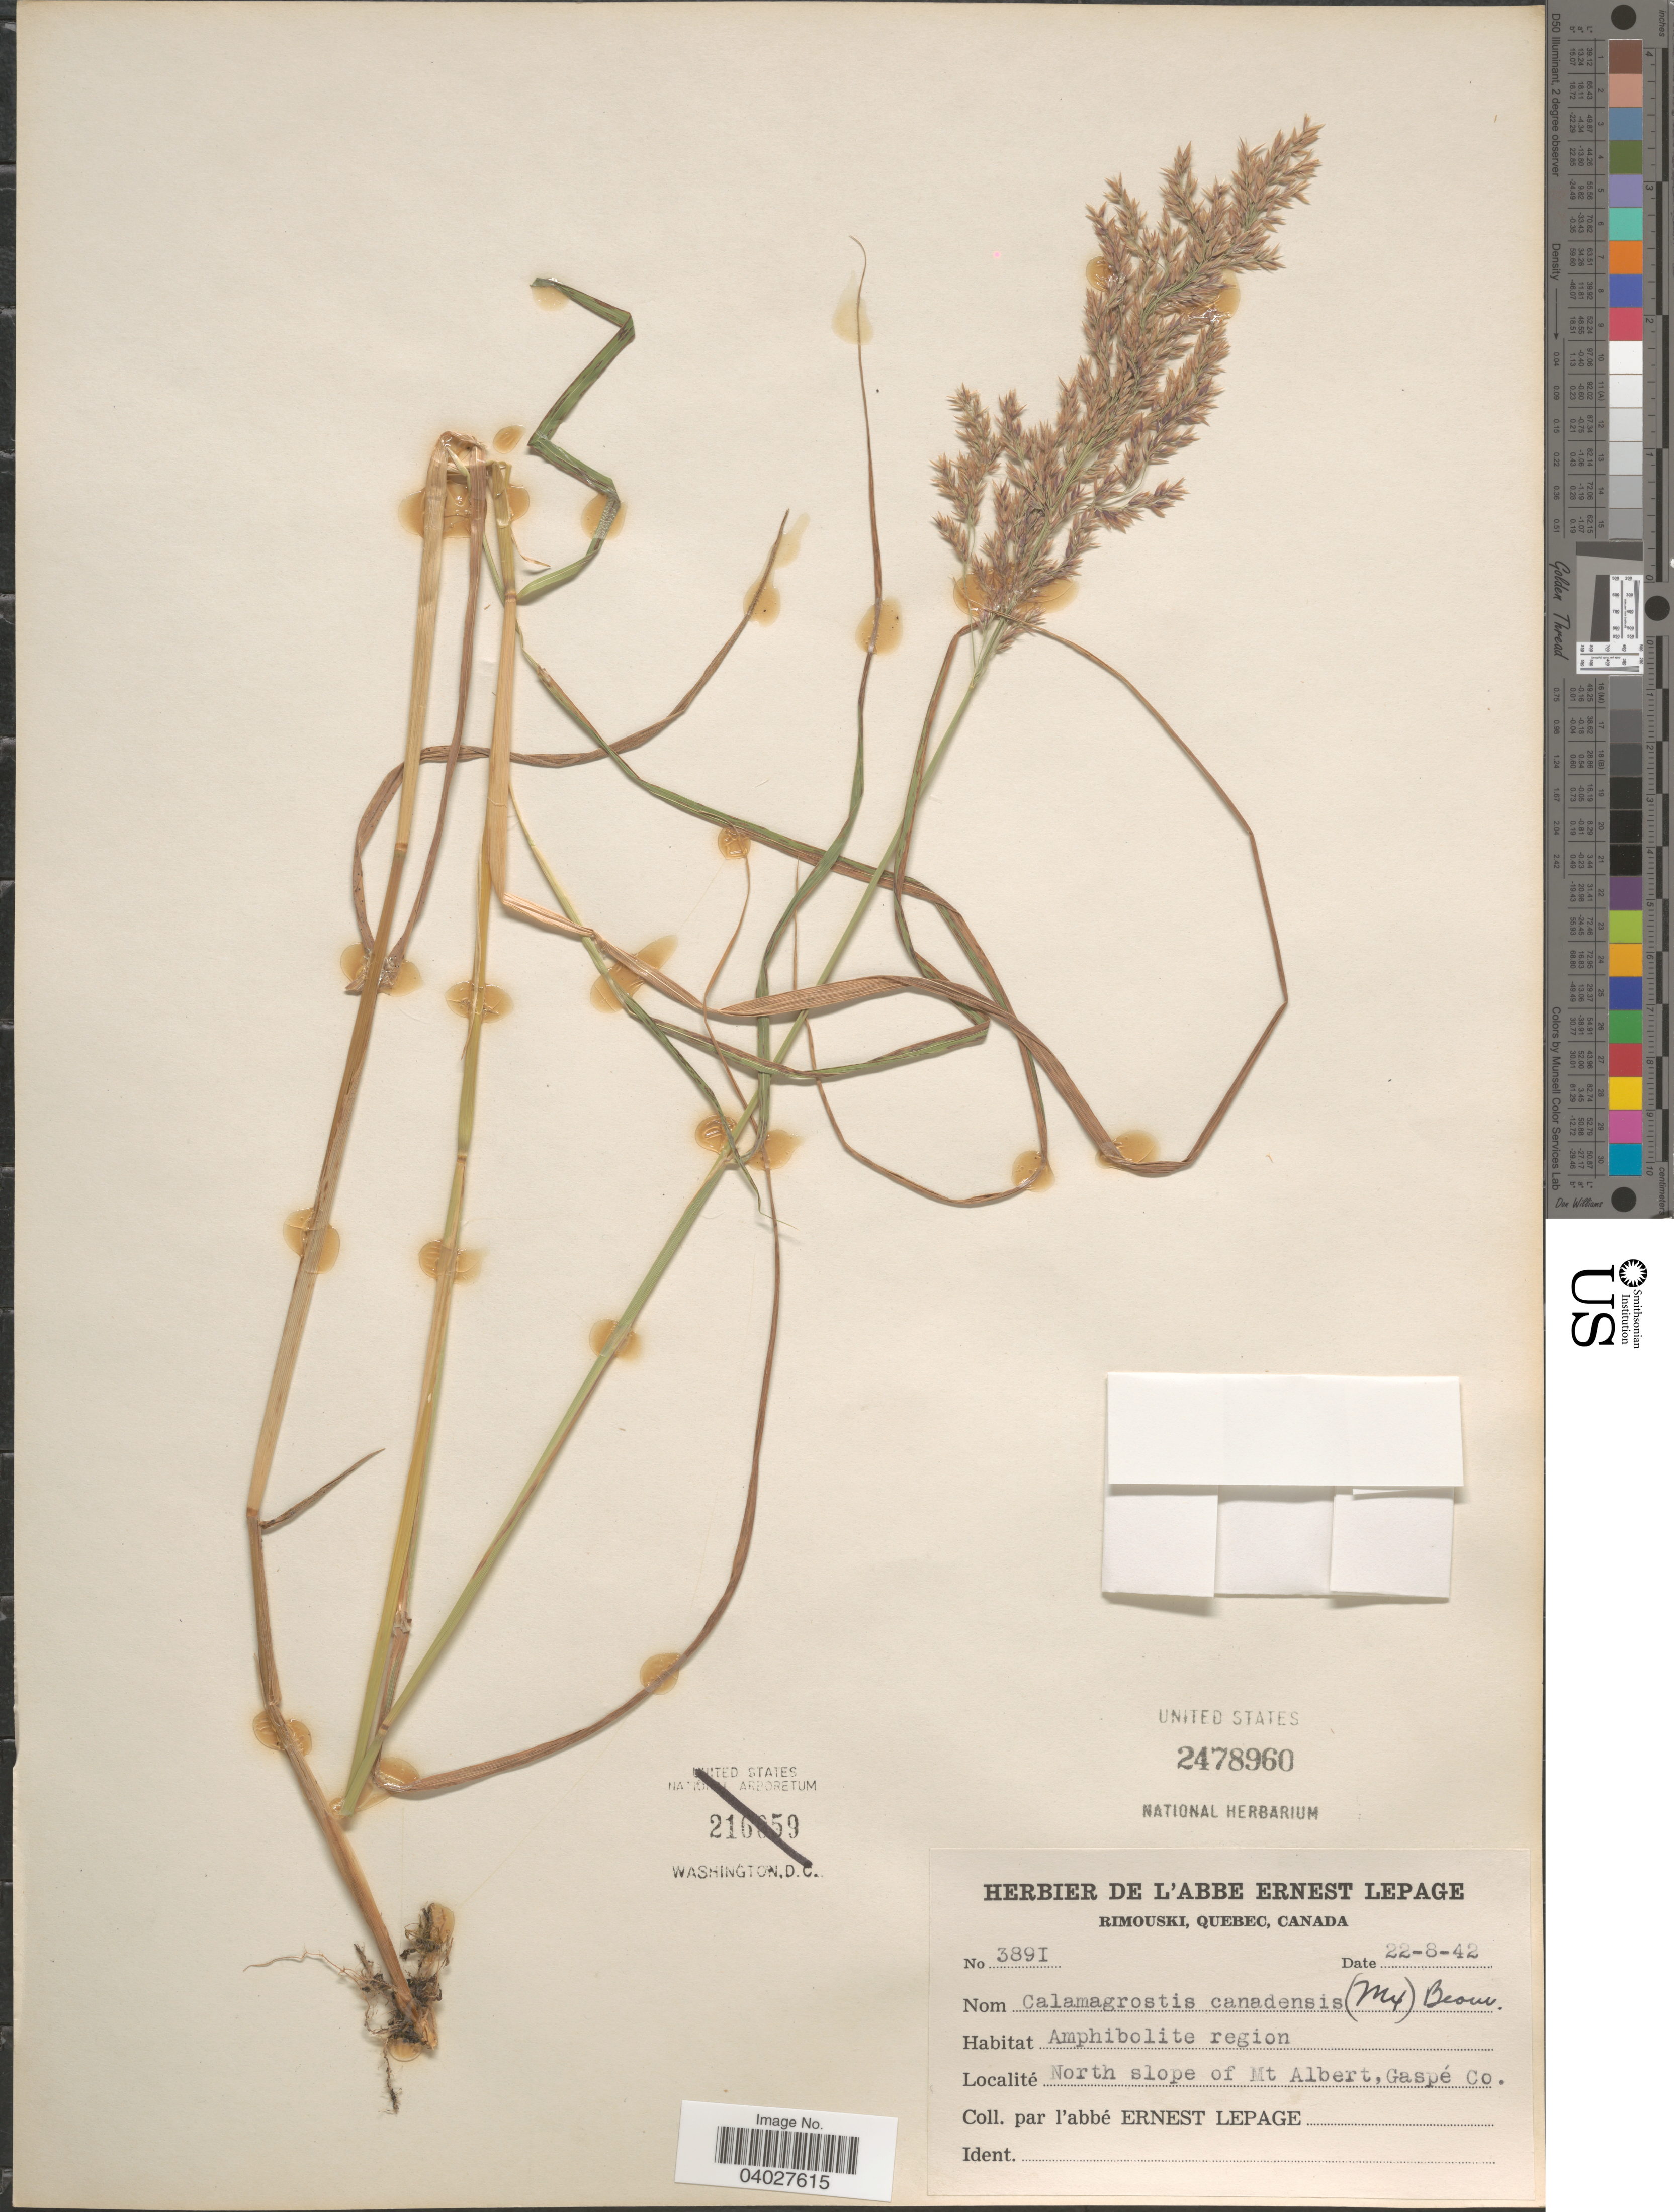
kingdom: Plantae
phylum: Tracheophyta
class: Liliopsida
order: Poales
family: Poaceae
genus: Calamagrostis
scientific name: Calamagrostis canadensis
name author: (Michx.) P. Beauv.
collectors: E. Lepage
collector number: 3891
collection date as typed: Transcribed d/m/y: 22/8/42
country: Canada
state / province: Quebec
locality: North slope of Mt. Albert, Gaspé Co.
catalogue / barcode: US 2478960